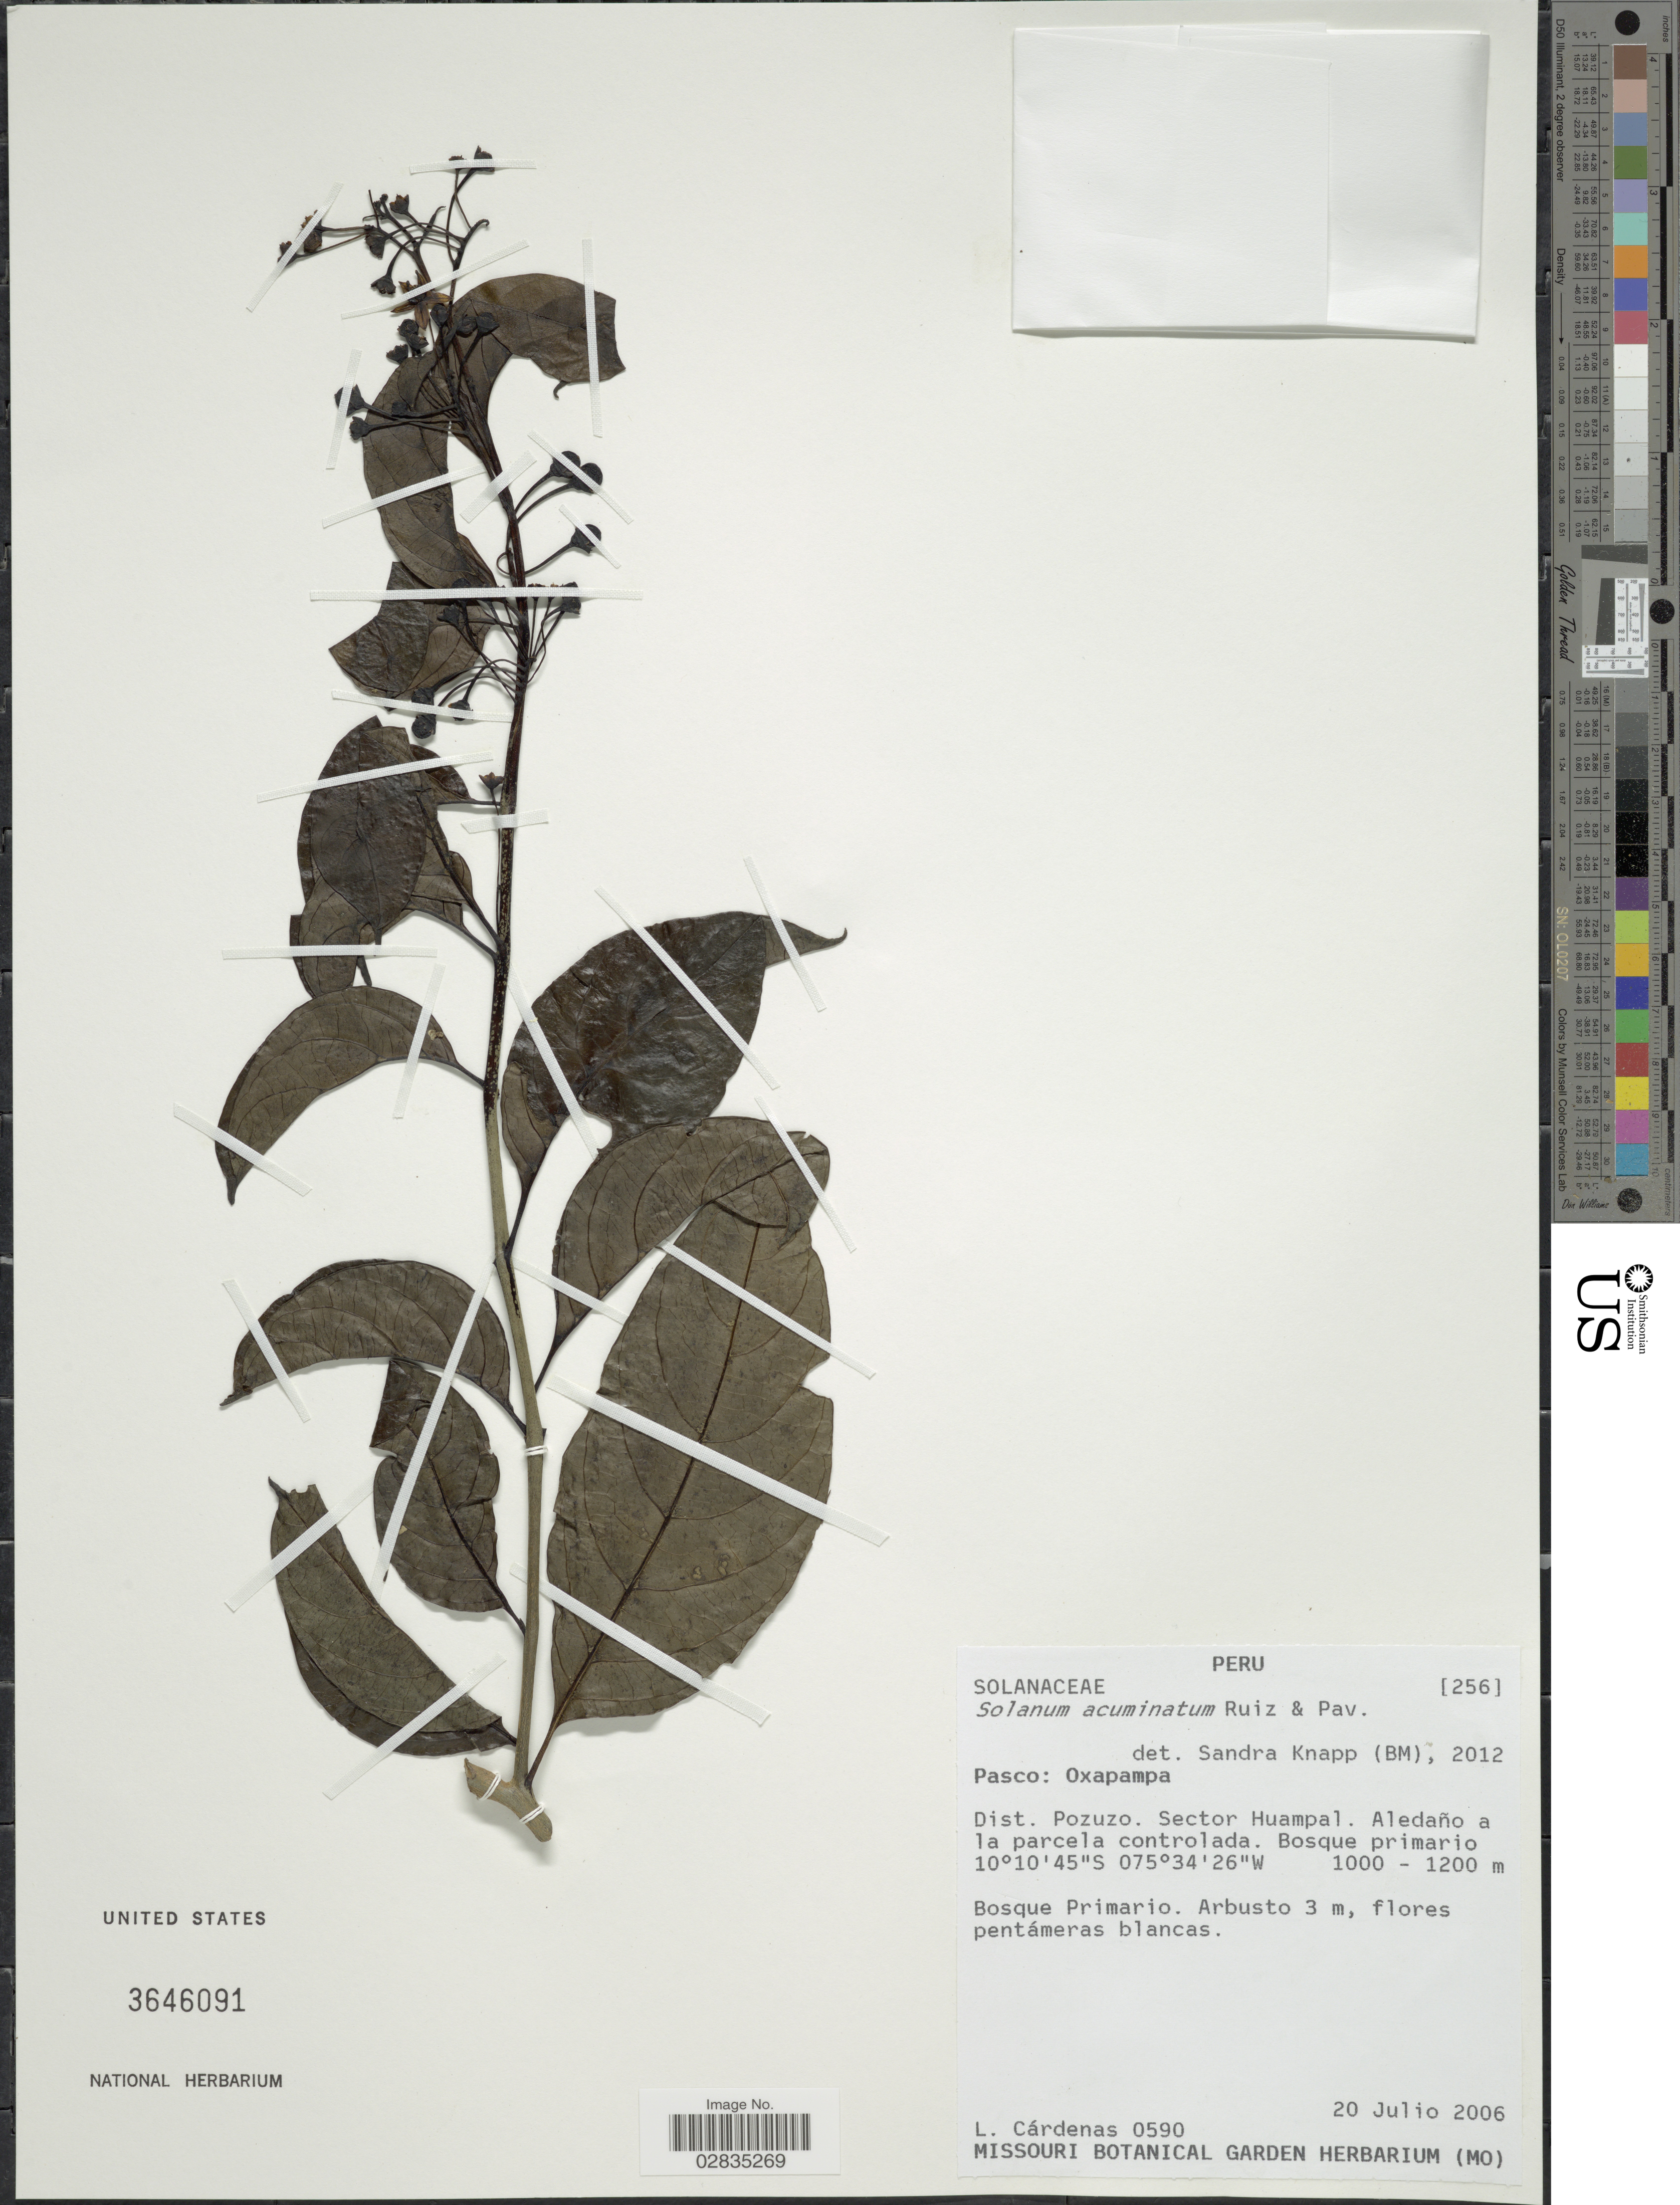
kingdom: Plantae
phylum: Tracheophyta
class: Magnoliopsida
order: Solanales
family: Solanaceae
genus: Solanum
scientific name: Solanum acuminatum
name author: Ruiz & Pav.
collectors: L. Cárdenas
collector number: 0590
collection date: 2006-07-20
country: Peru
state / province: Pasco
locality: Oxapampa. Dist. Pozuzo. Sector Huampal. Aledaño a la parcela controlada.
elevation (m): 1000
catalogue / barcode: US 3646091